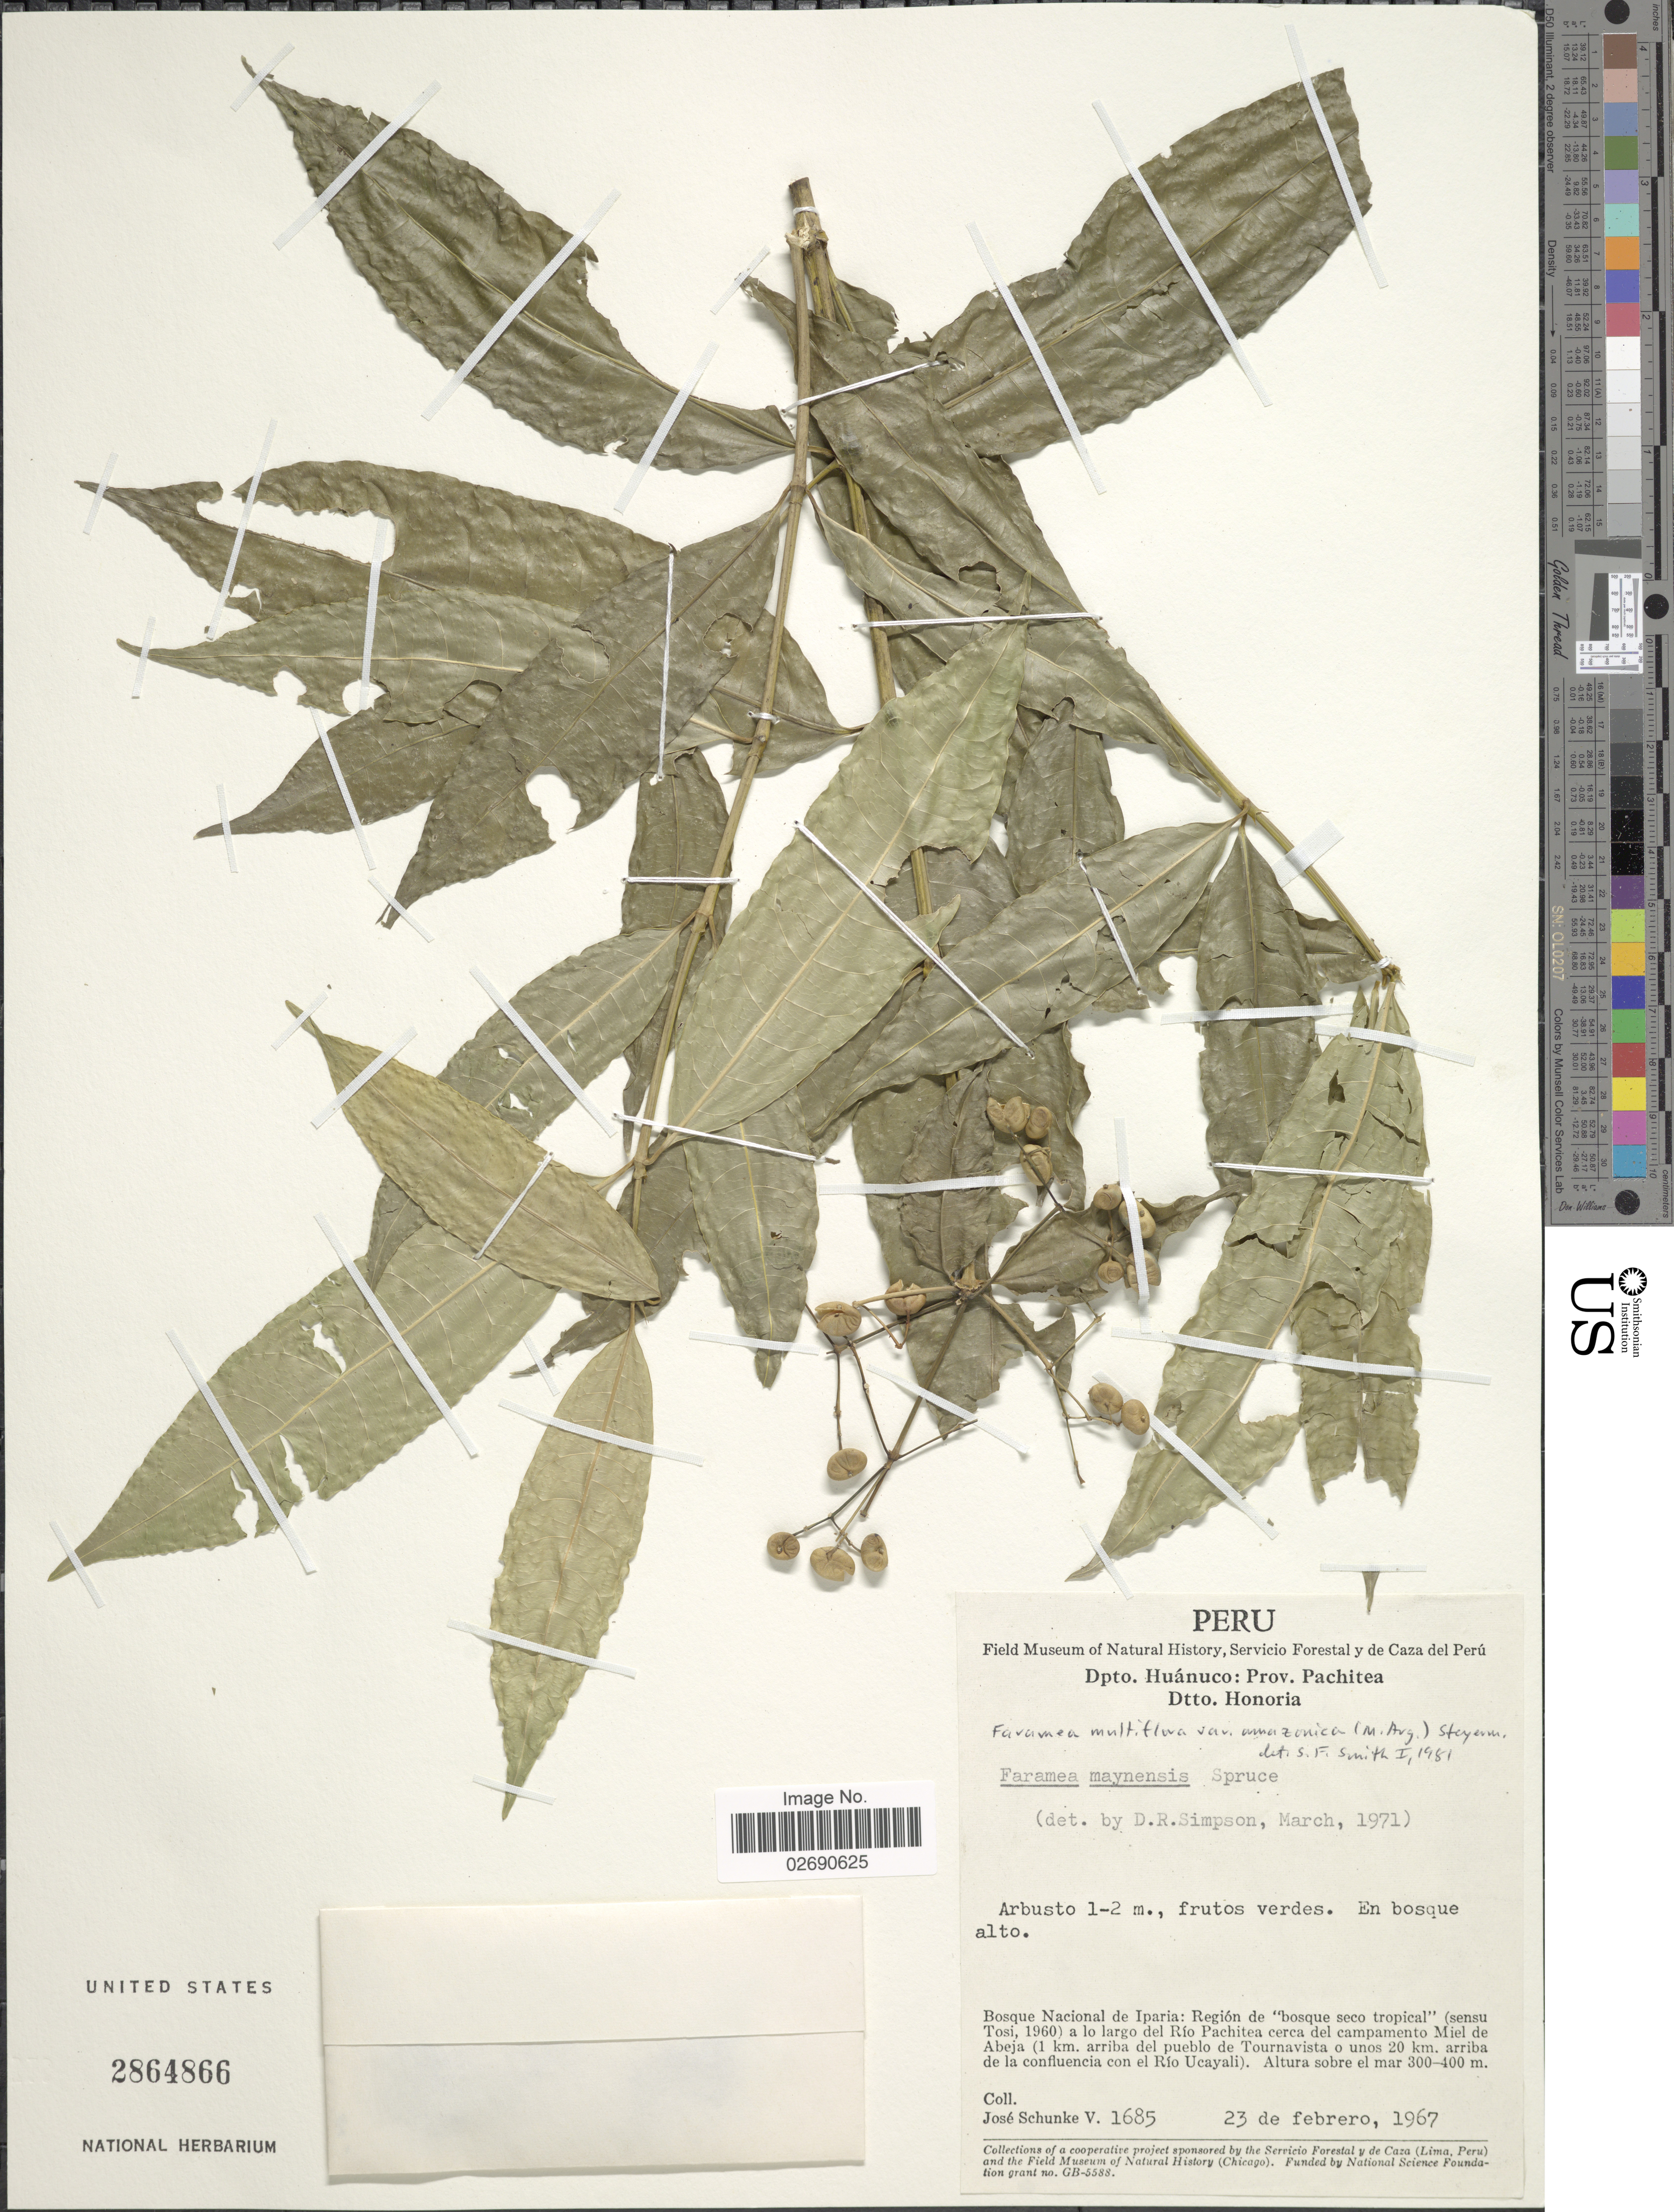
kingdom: Plantae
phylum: Tracheophyta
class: Magnoliopsida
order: Gentianales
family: Rubiaceae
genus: Faramea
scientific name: Faramea multiflora var. amazonica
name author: (Müll. Arg.) Steyerm.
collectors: J. Schunke Vigo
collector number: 1685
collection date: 1967-02-23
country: Peru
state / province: Huánuco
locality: Dpto. Huánuco: prov. Pachitea, Dtto. Honoria. En bosque alto, Bosque Nacional de Iparia: Región de 'bosque seco tropical' a lo largo del Río Pachitea cerca del campamento Miel de Abeja (1 km arriba del pueblo de Tournavista o unos 20 km arriba de la confluencia con el Río Ucayali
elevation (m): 300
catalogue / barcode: US 2864866